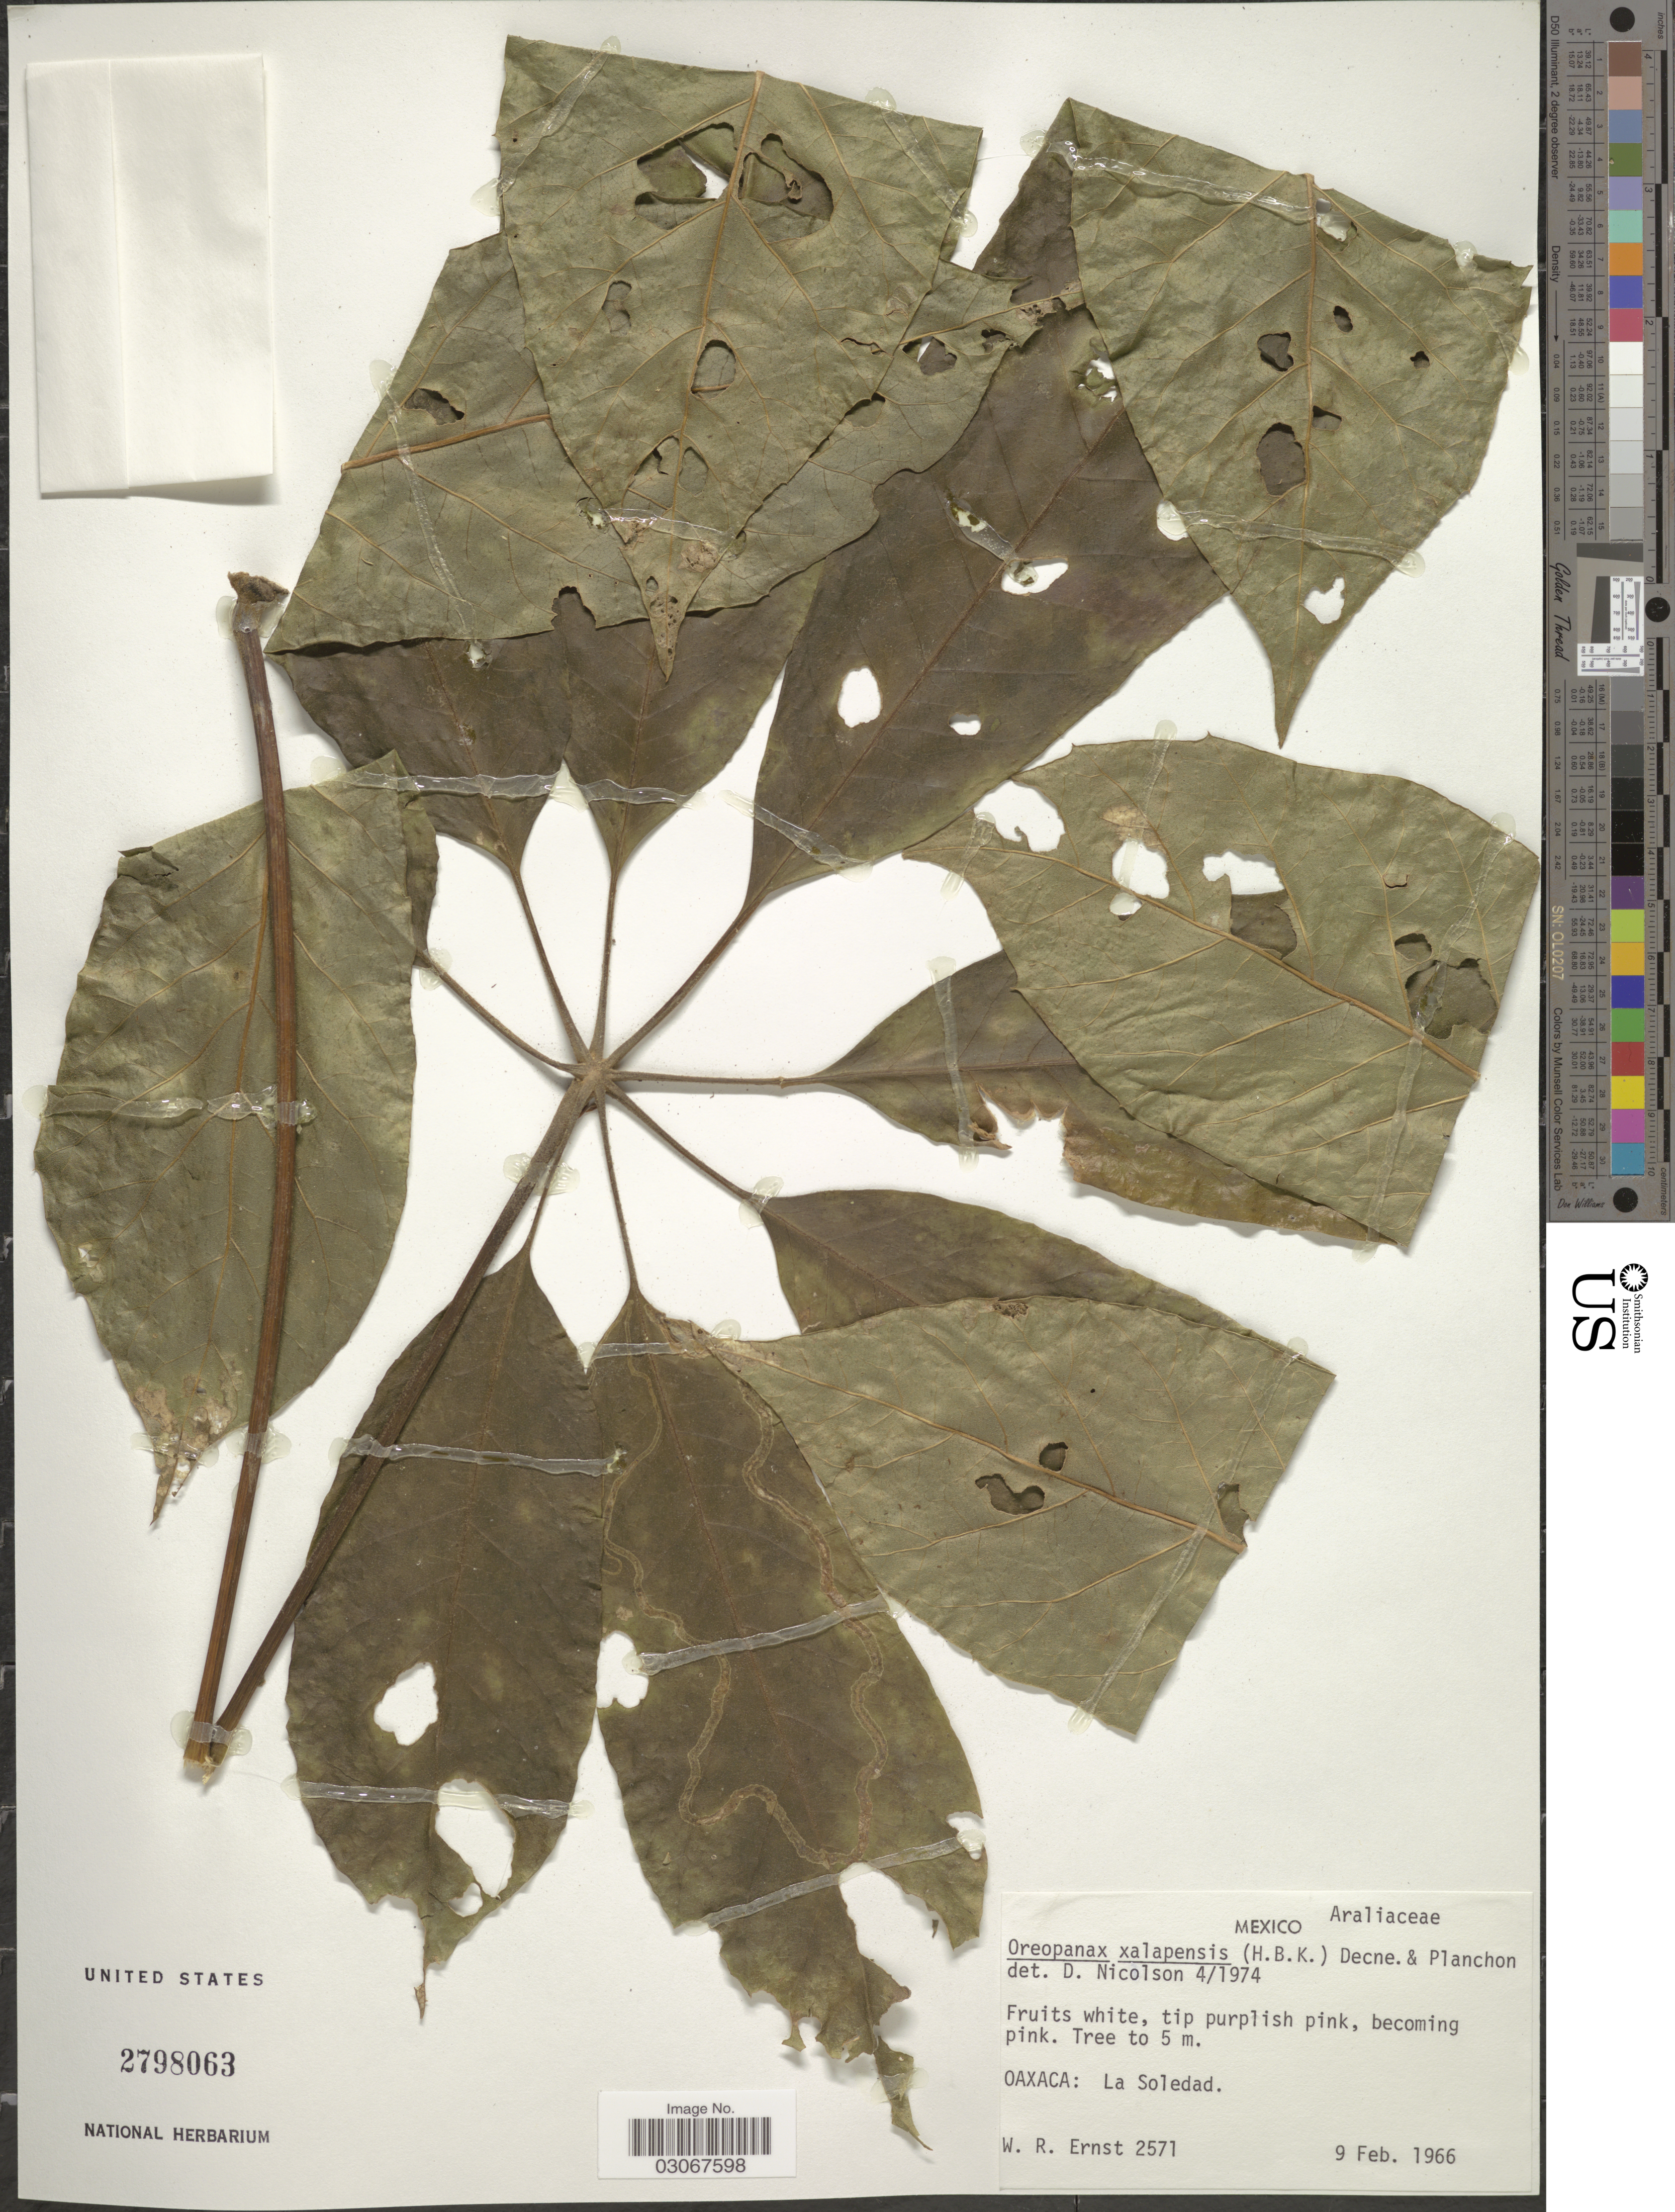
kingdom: Plantae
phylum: Tracheophyta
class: Magnoliopsida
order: Apiales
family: Araliaceae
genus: Oreopanax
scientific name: Oreopanax xalapensis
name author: (Kunth) Decne. & Planch.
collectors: W. R. Ernst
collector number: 2571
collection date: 1966-02-09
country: Mexico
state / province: Oaxaca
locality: La Soledad.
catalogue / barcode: US 2798063